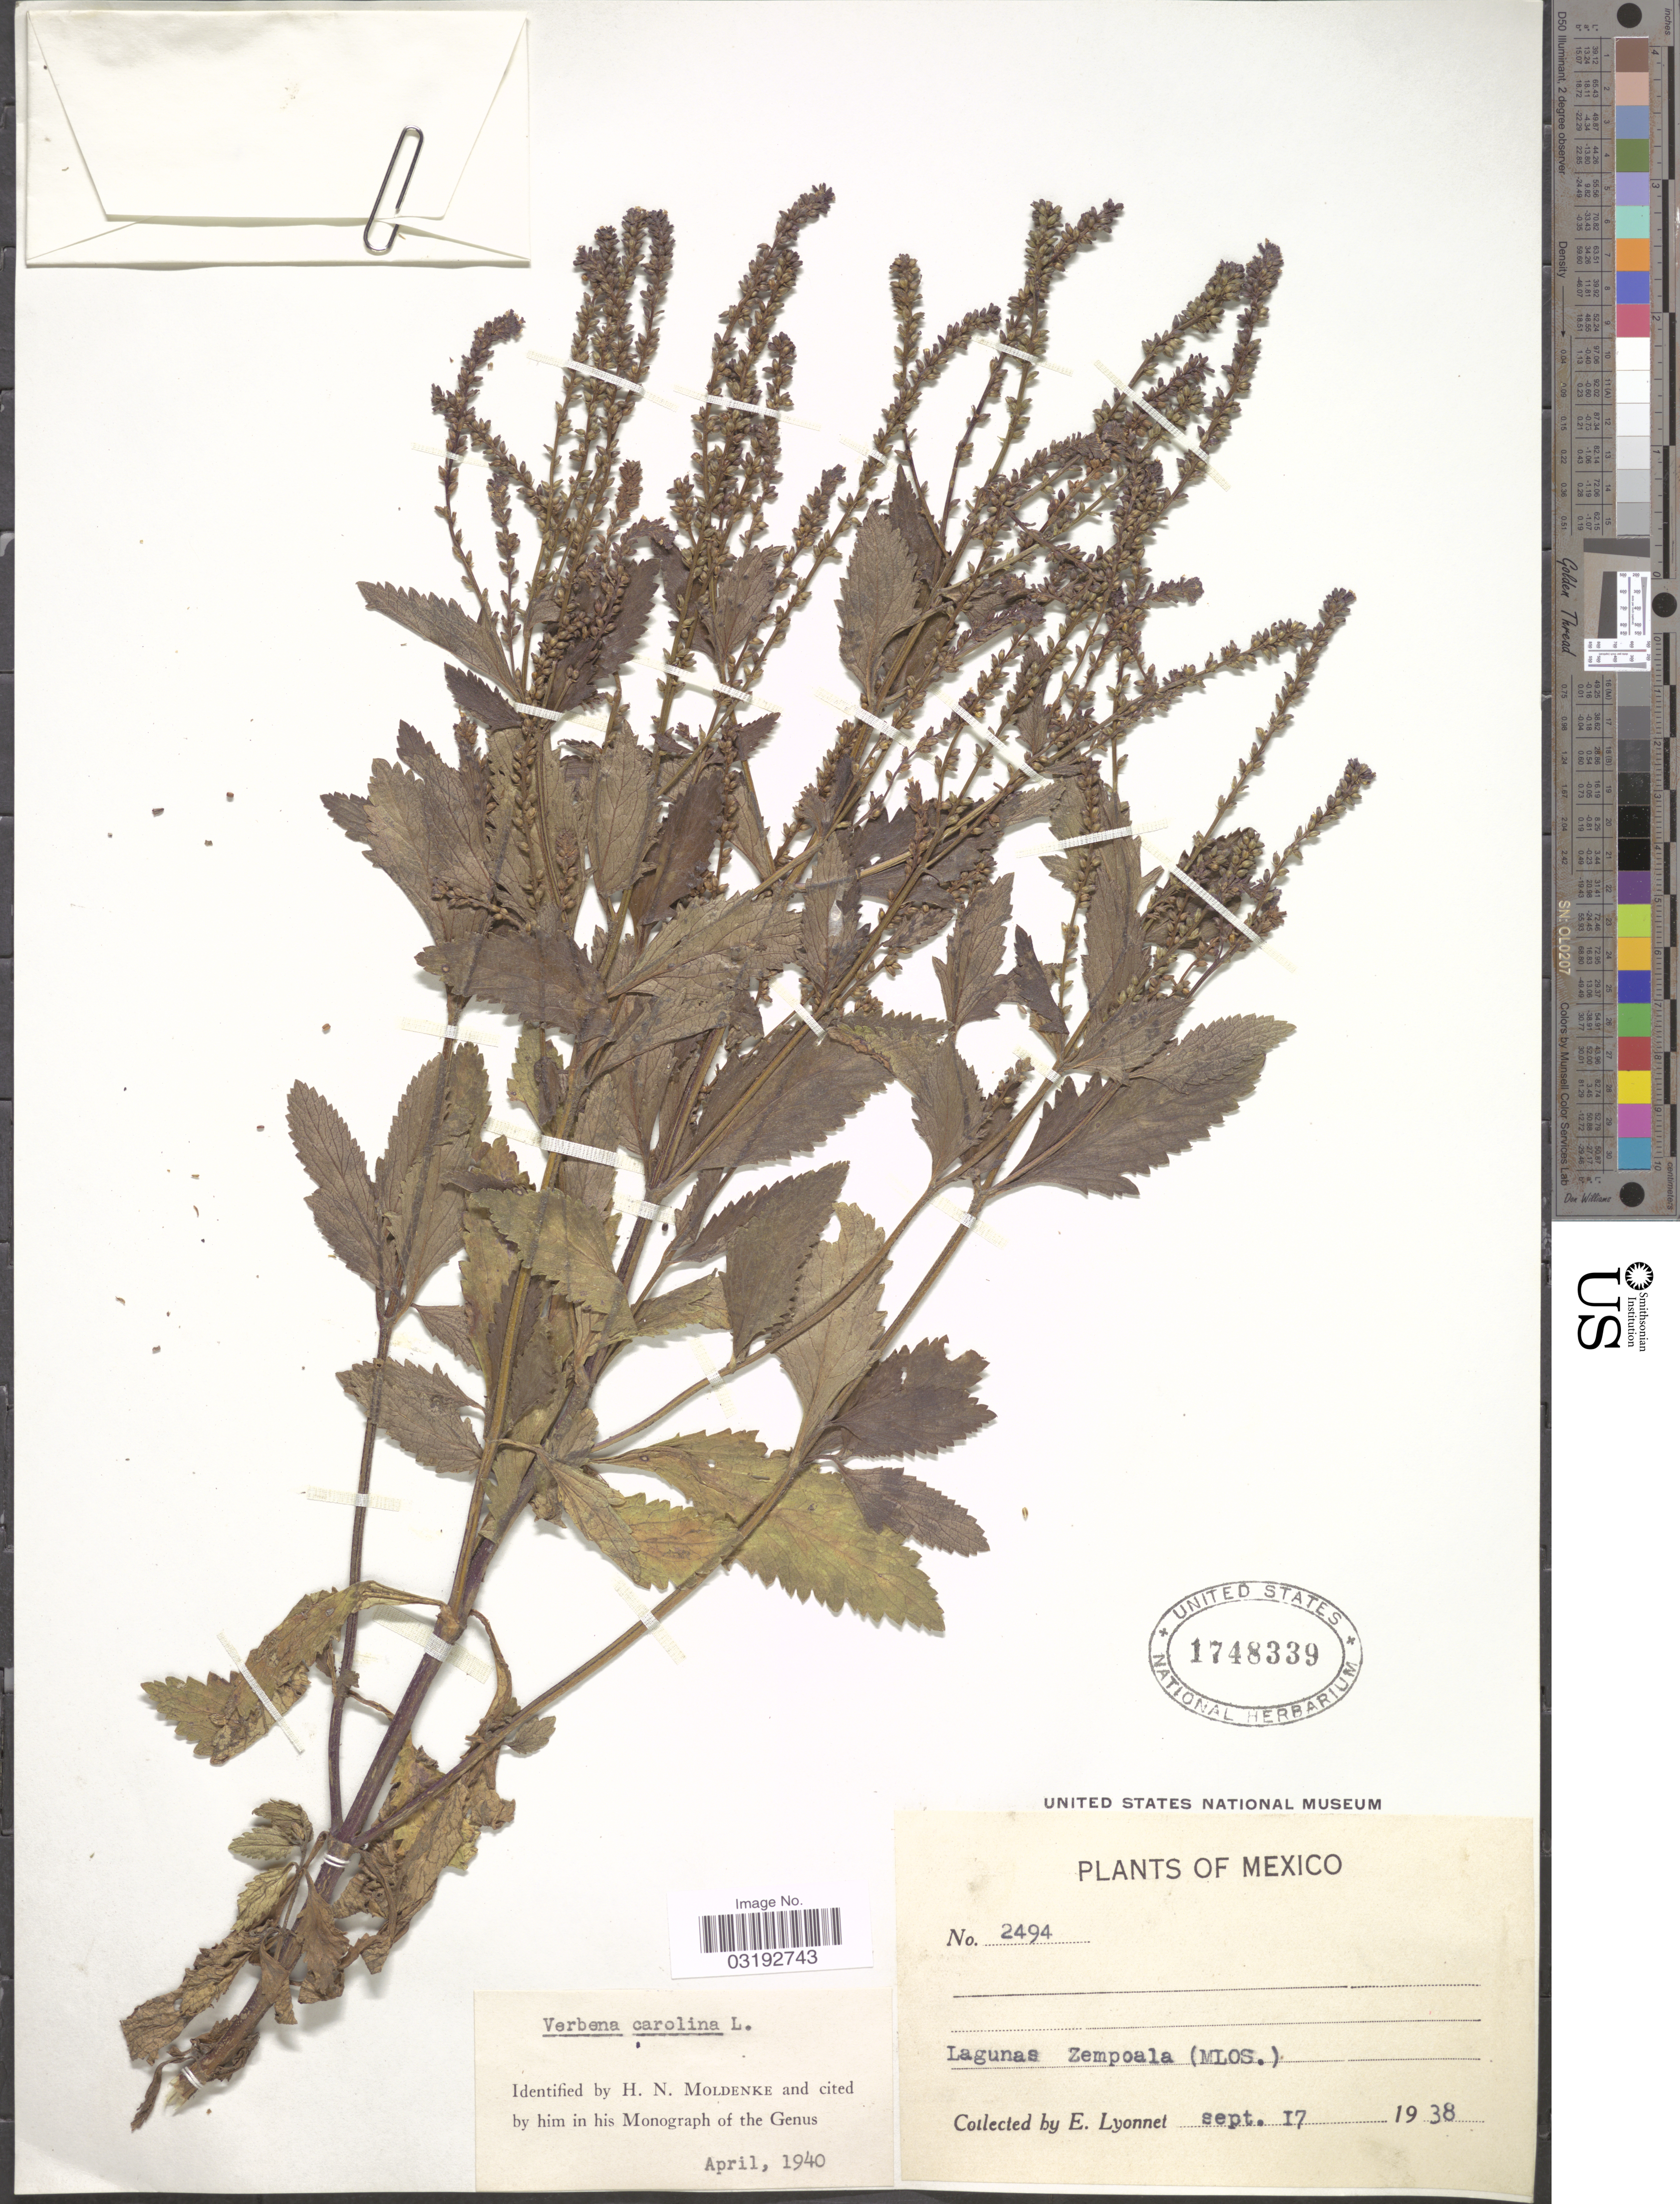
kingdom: Plantae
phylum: Tracheophyta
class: Magnoliopsida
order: Lamiales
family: Verbenaceae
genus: Verbena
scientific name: Verbena carolina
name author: L.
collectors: E. Lyonnet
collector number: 2494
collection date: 1938-09-17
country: Mexico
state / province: Morelos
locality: Lagunas Zempoala.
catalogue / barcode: US 1748339